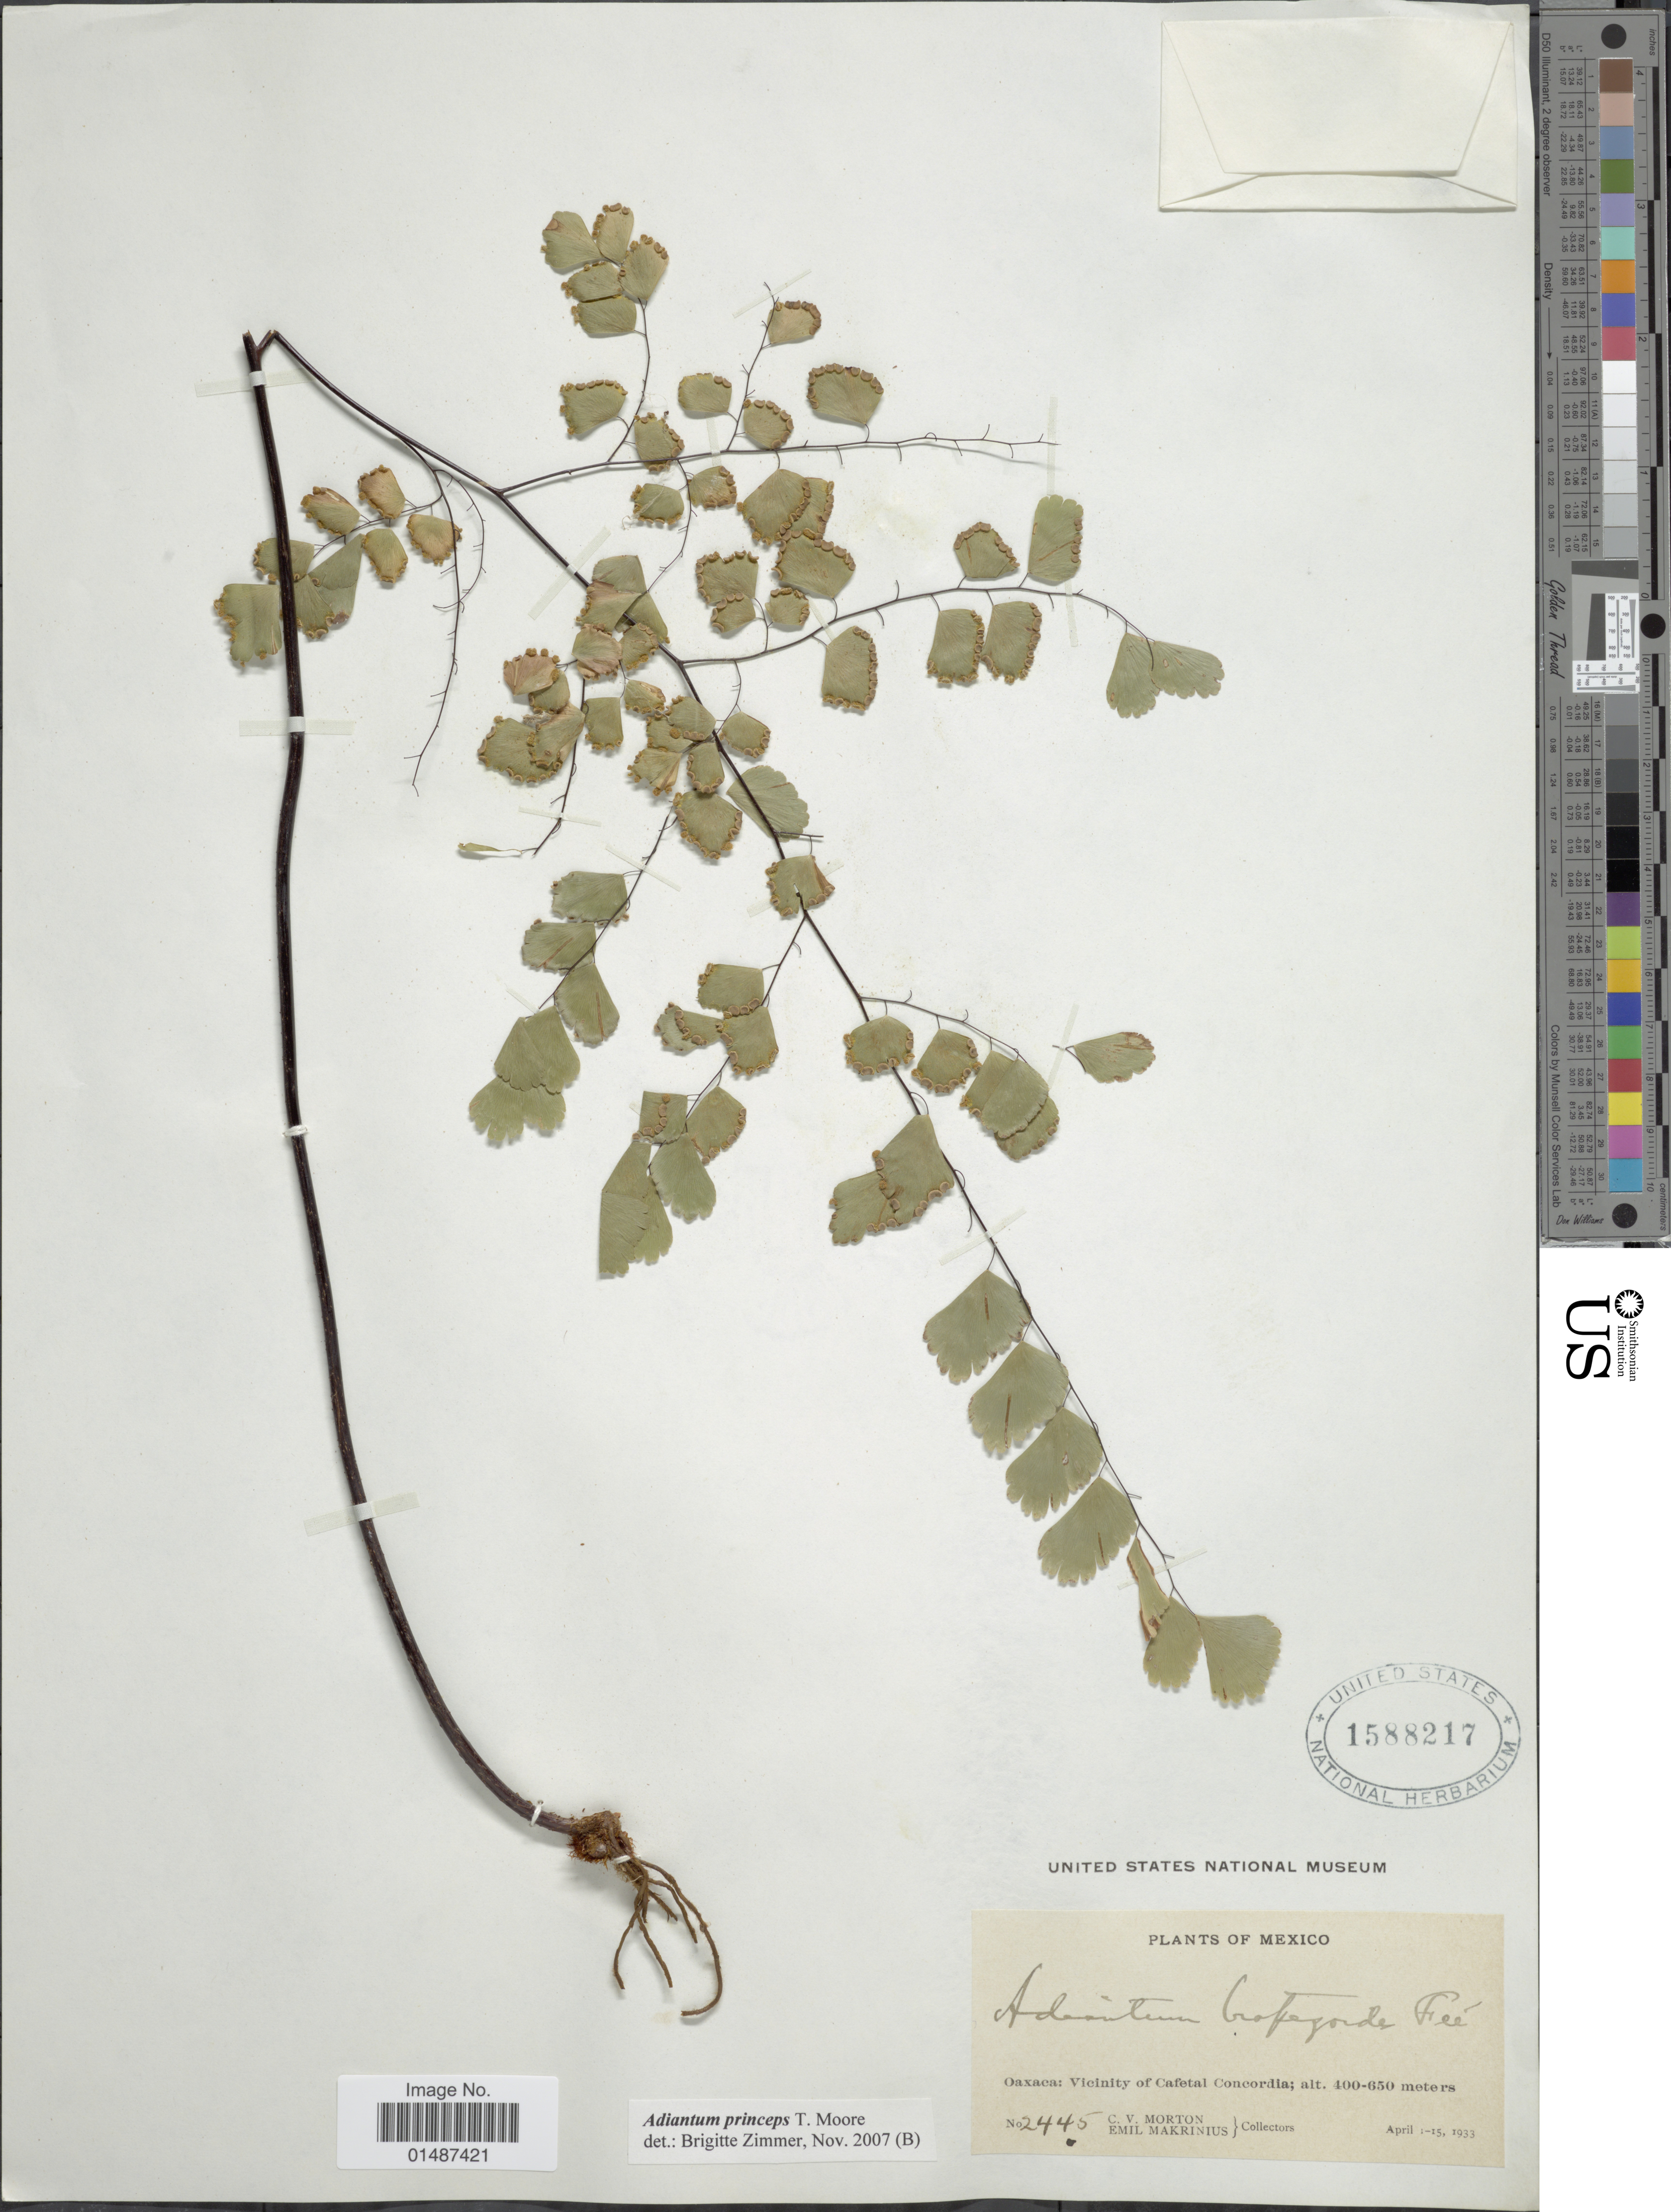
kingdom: Plantae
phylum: Tracheophyta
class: Polypodiopsida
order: Polypodiales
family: Pteridaceae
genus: Adiantum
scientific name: Adiantum amplum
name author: C. Presl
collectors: C. V. Morton & E. Makrinius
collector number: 2445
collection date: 1933-04-01/1933-04-15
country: Mexico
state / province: Oaxaca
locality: Vicinity of Cafetal Concordia.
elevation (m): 400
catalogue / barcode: US 1588217